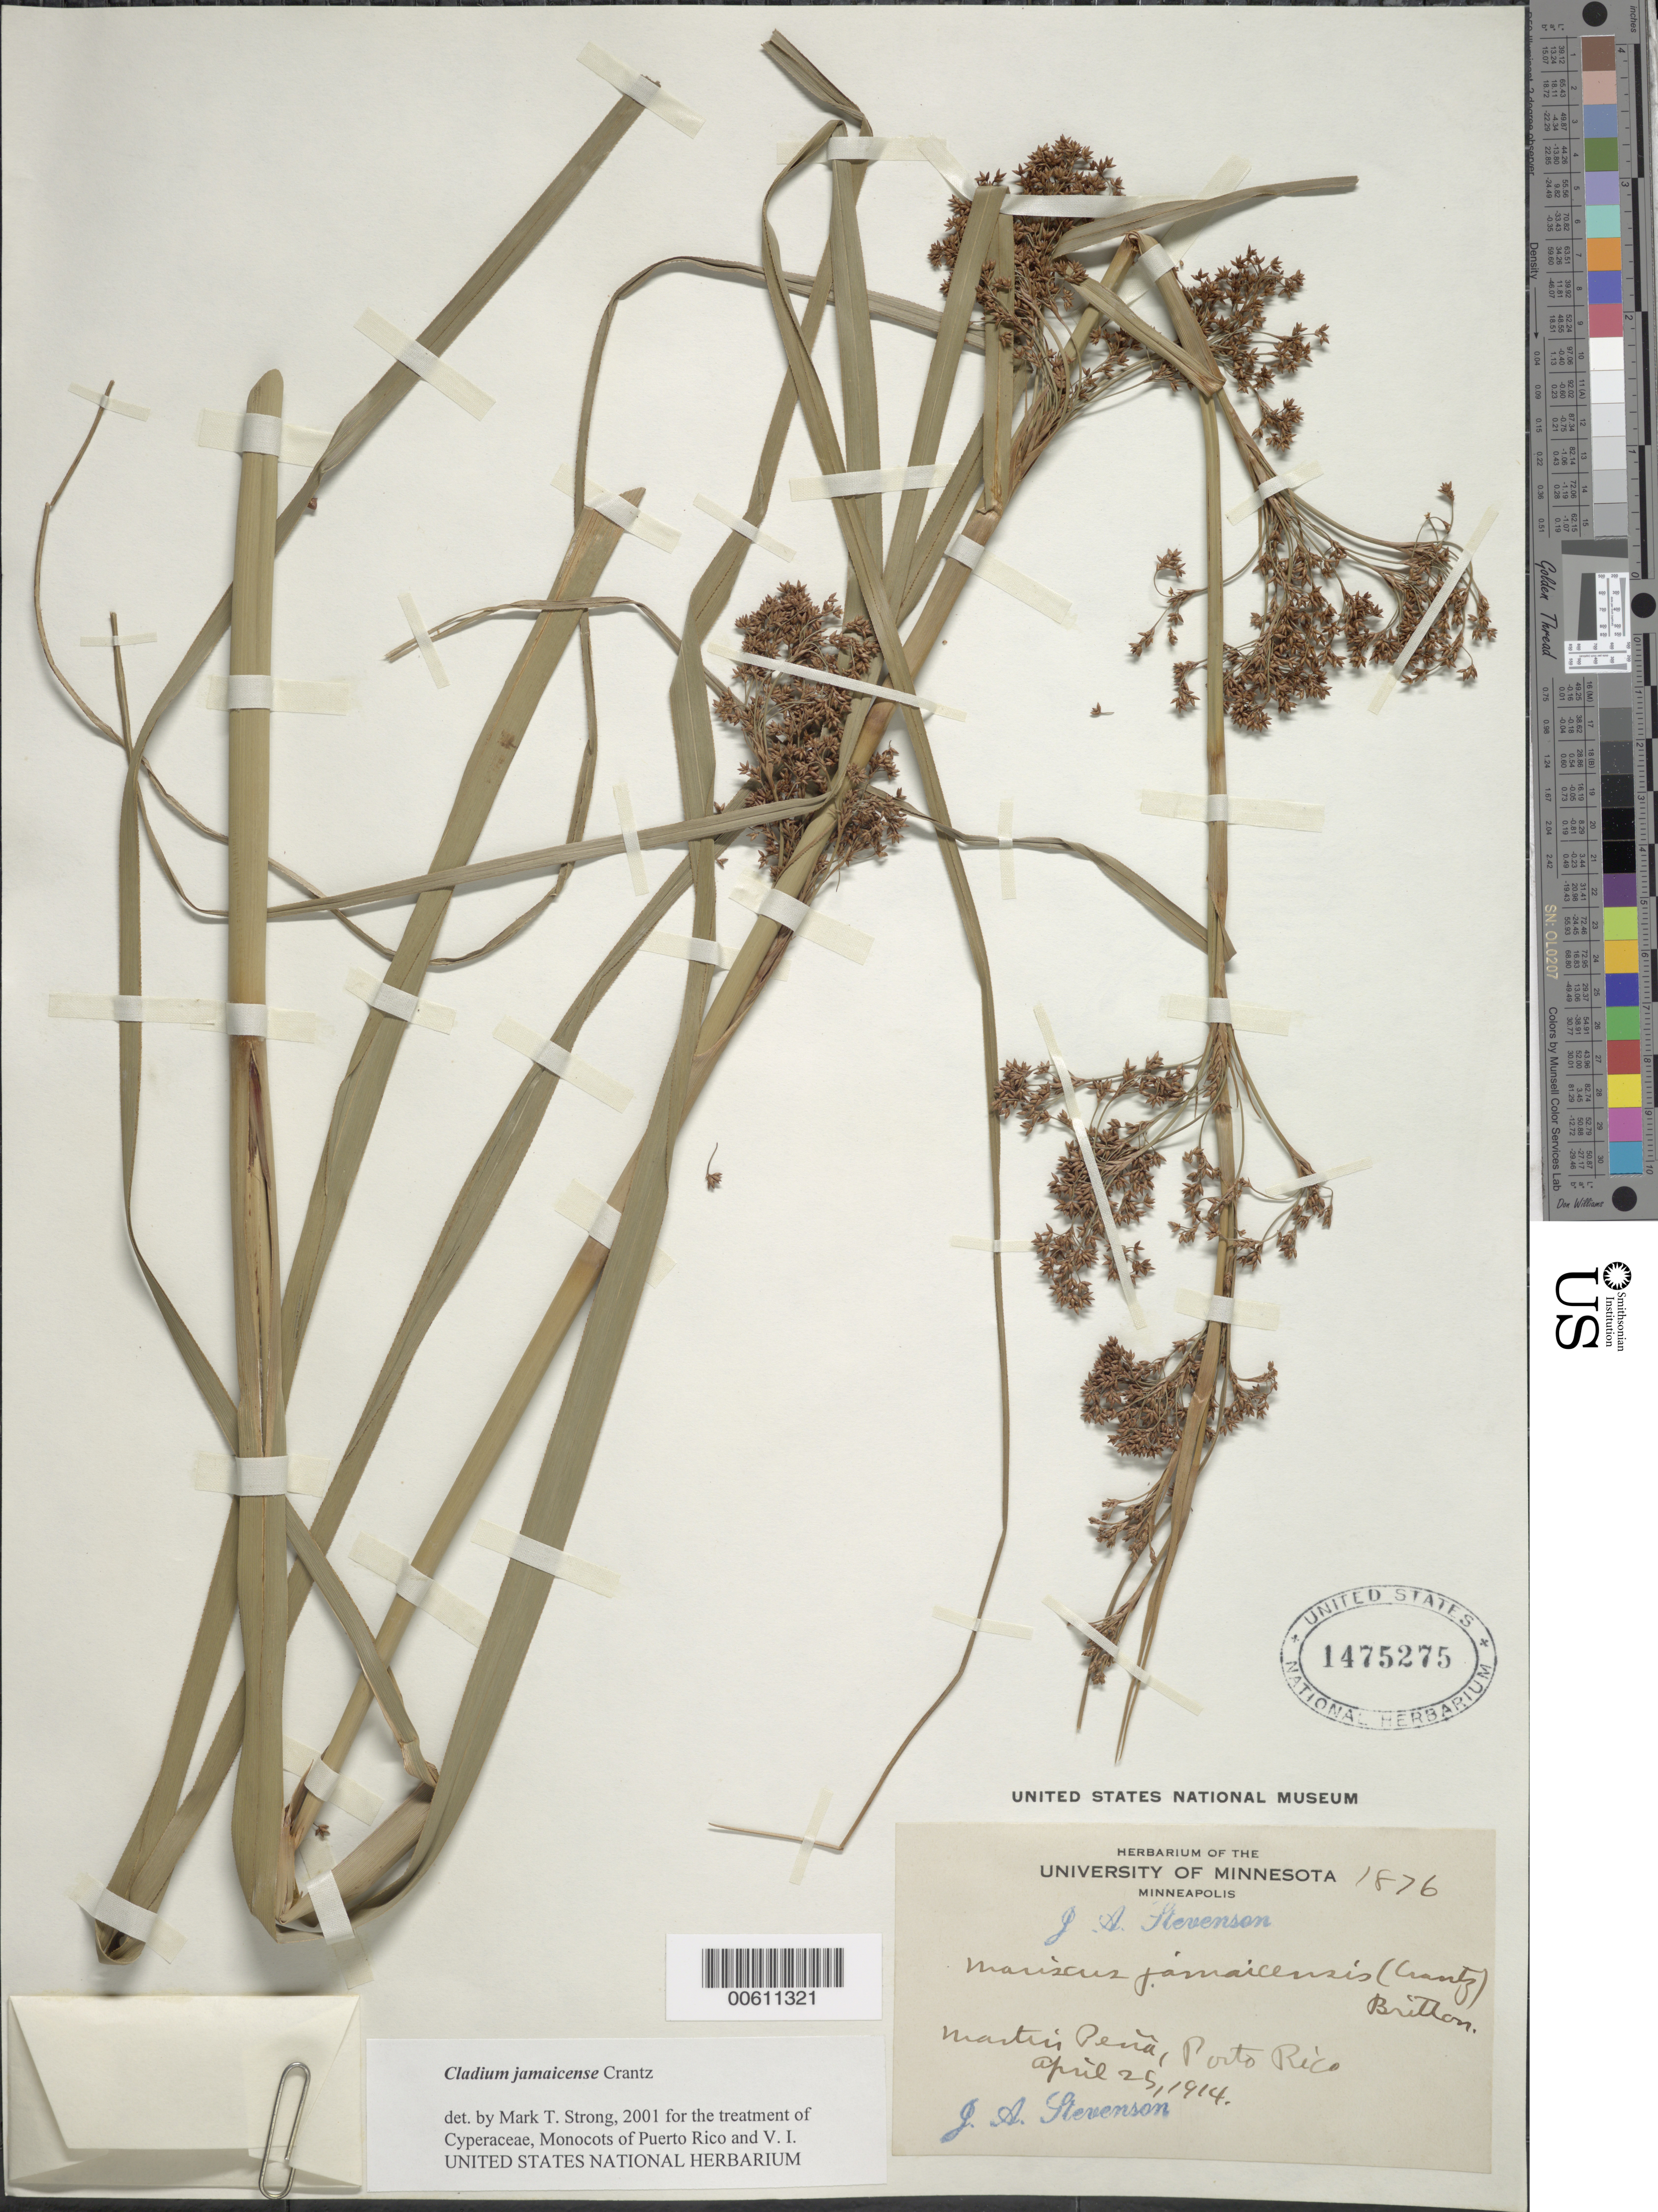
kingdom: Plantae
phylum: Tracheophyta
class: Liliopsida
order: Poales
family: Cyperaceae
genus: Cladium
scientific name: Cladium jamaicense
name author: Crantz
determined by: Strong, M. T., (US), Smithsonian Institution - National Museum of Natural History (UNITED STATES)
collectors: J. Stevenson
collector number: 1876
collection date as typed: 25 Apr 1914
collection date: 1914-04-25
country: Puerto Rico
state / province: San Juan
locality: Martín Peña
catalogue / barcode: US 1475275